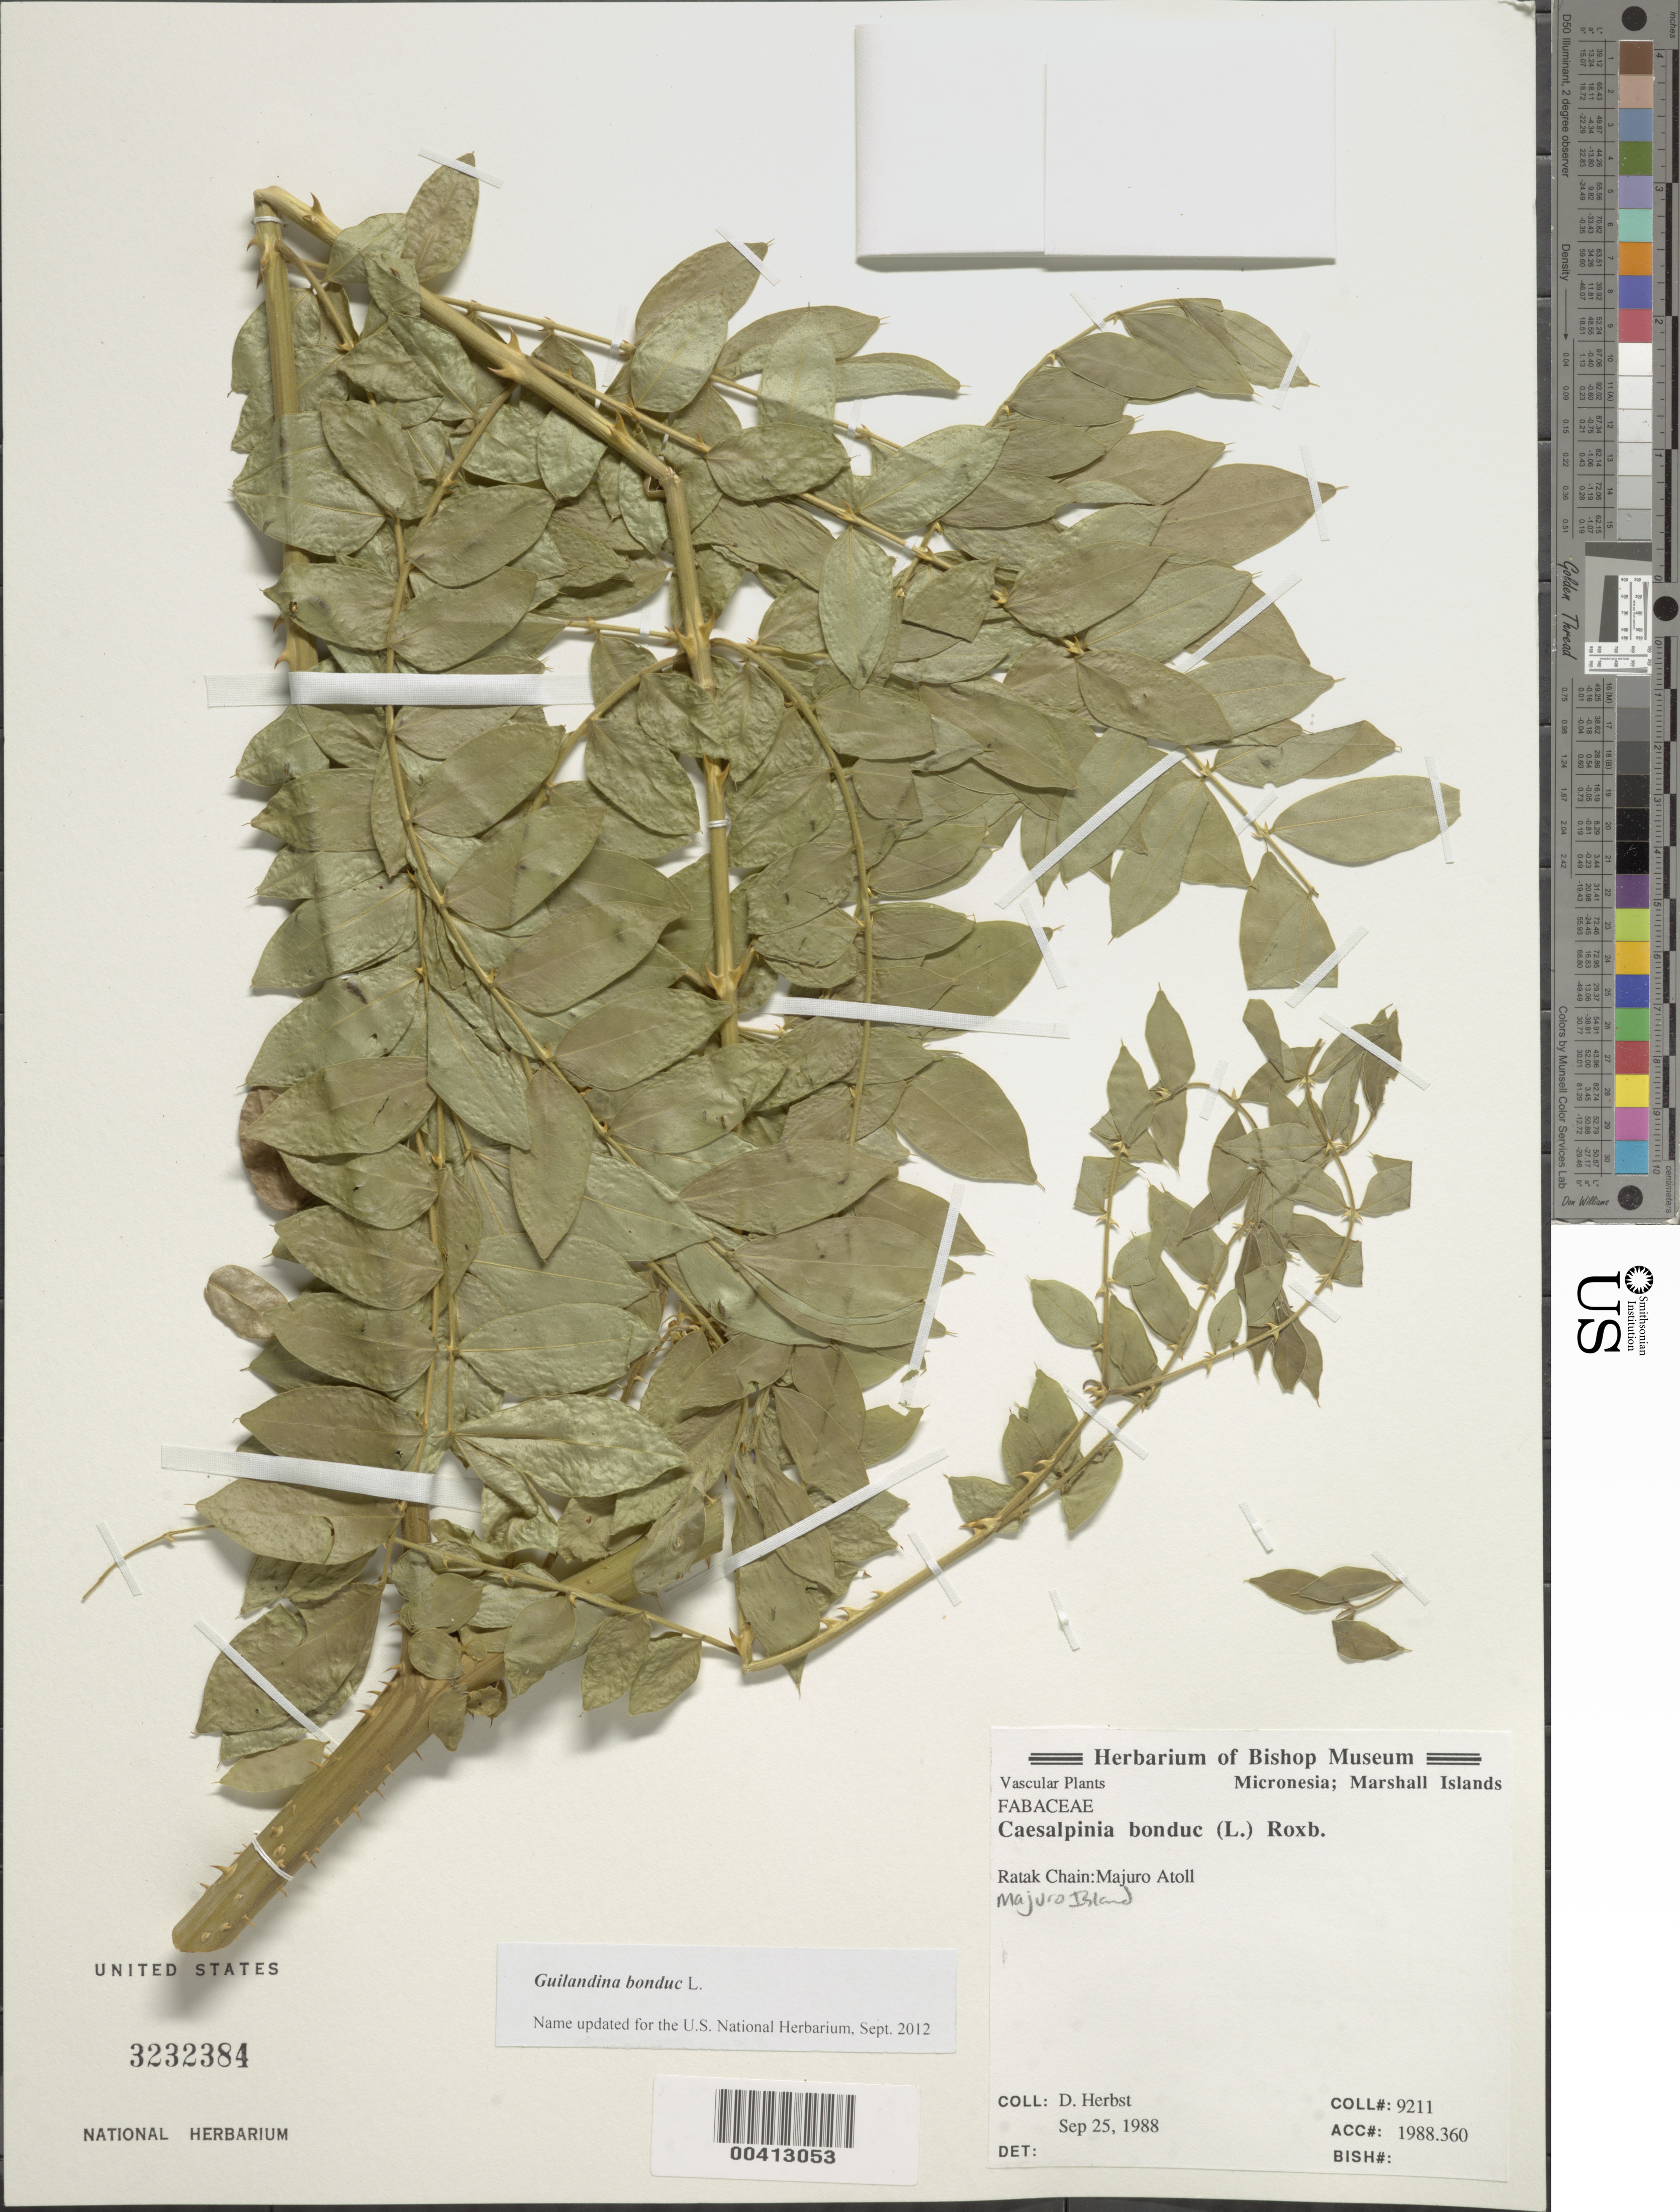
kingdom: Plantae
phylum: Tracheophyta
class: Magnoliopsida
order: Fabales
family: Fabaceae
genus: Guilandina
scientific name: Guilandina bonduc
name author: L.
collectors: D. R. Herbst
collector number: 9211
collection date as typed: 25 Sep 1988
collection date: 1988-09-25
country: Marshall Islands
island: Majuro Atoll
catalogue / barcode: US 3232384